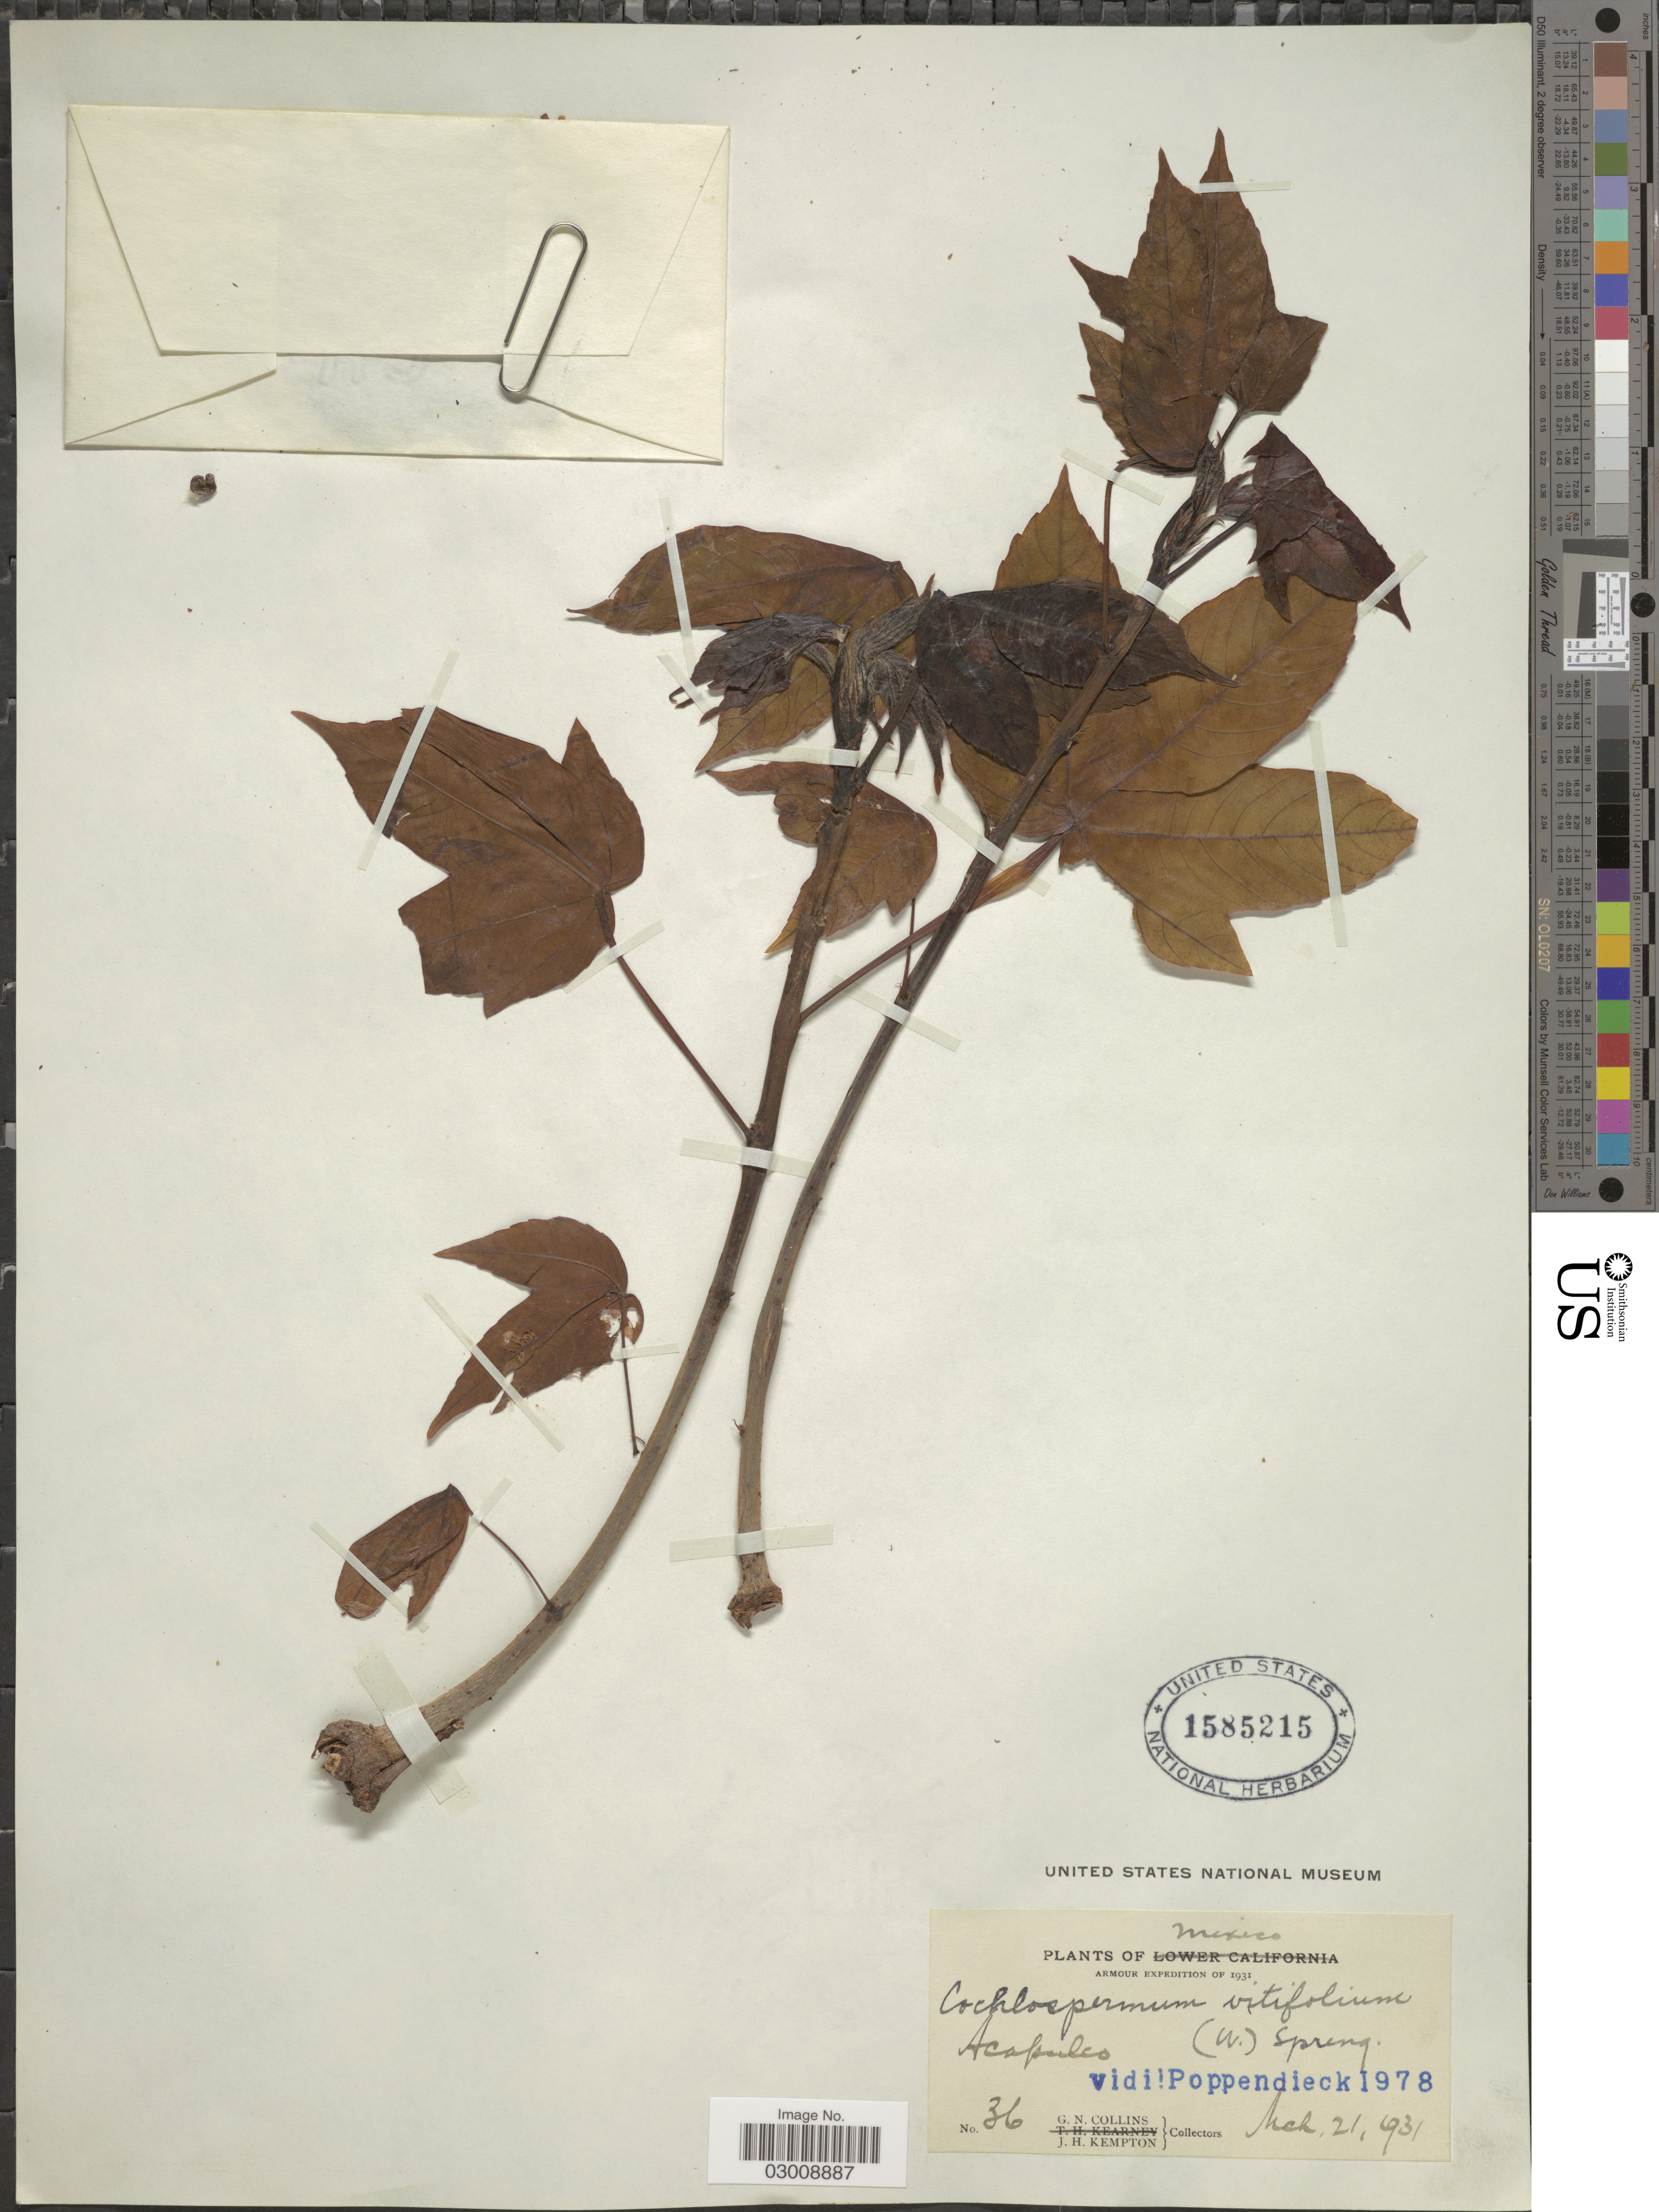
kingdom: Plantae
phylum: Tracheophyta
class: Magnoliopsida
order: Malvales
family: Cochlospermaceae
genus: Cochlospermum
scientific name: Cochlospermum vitifolium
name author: (Willd.) Spreng.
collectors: G. Collins & J. H. Kempton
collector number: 36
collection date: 1931-03-21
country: Mexico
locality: Acapulco.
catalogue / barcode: US 1585215